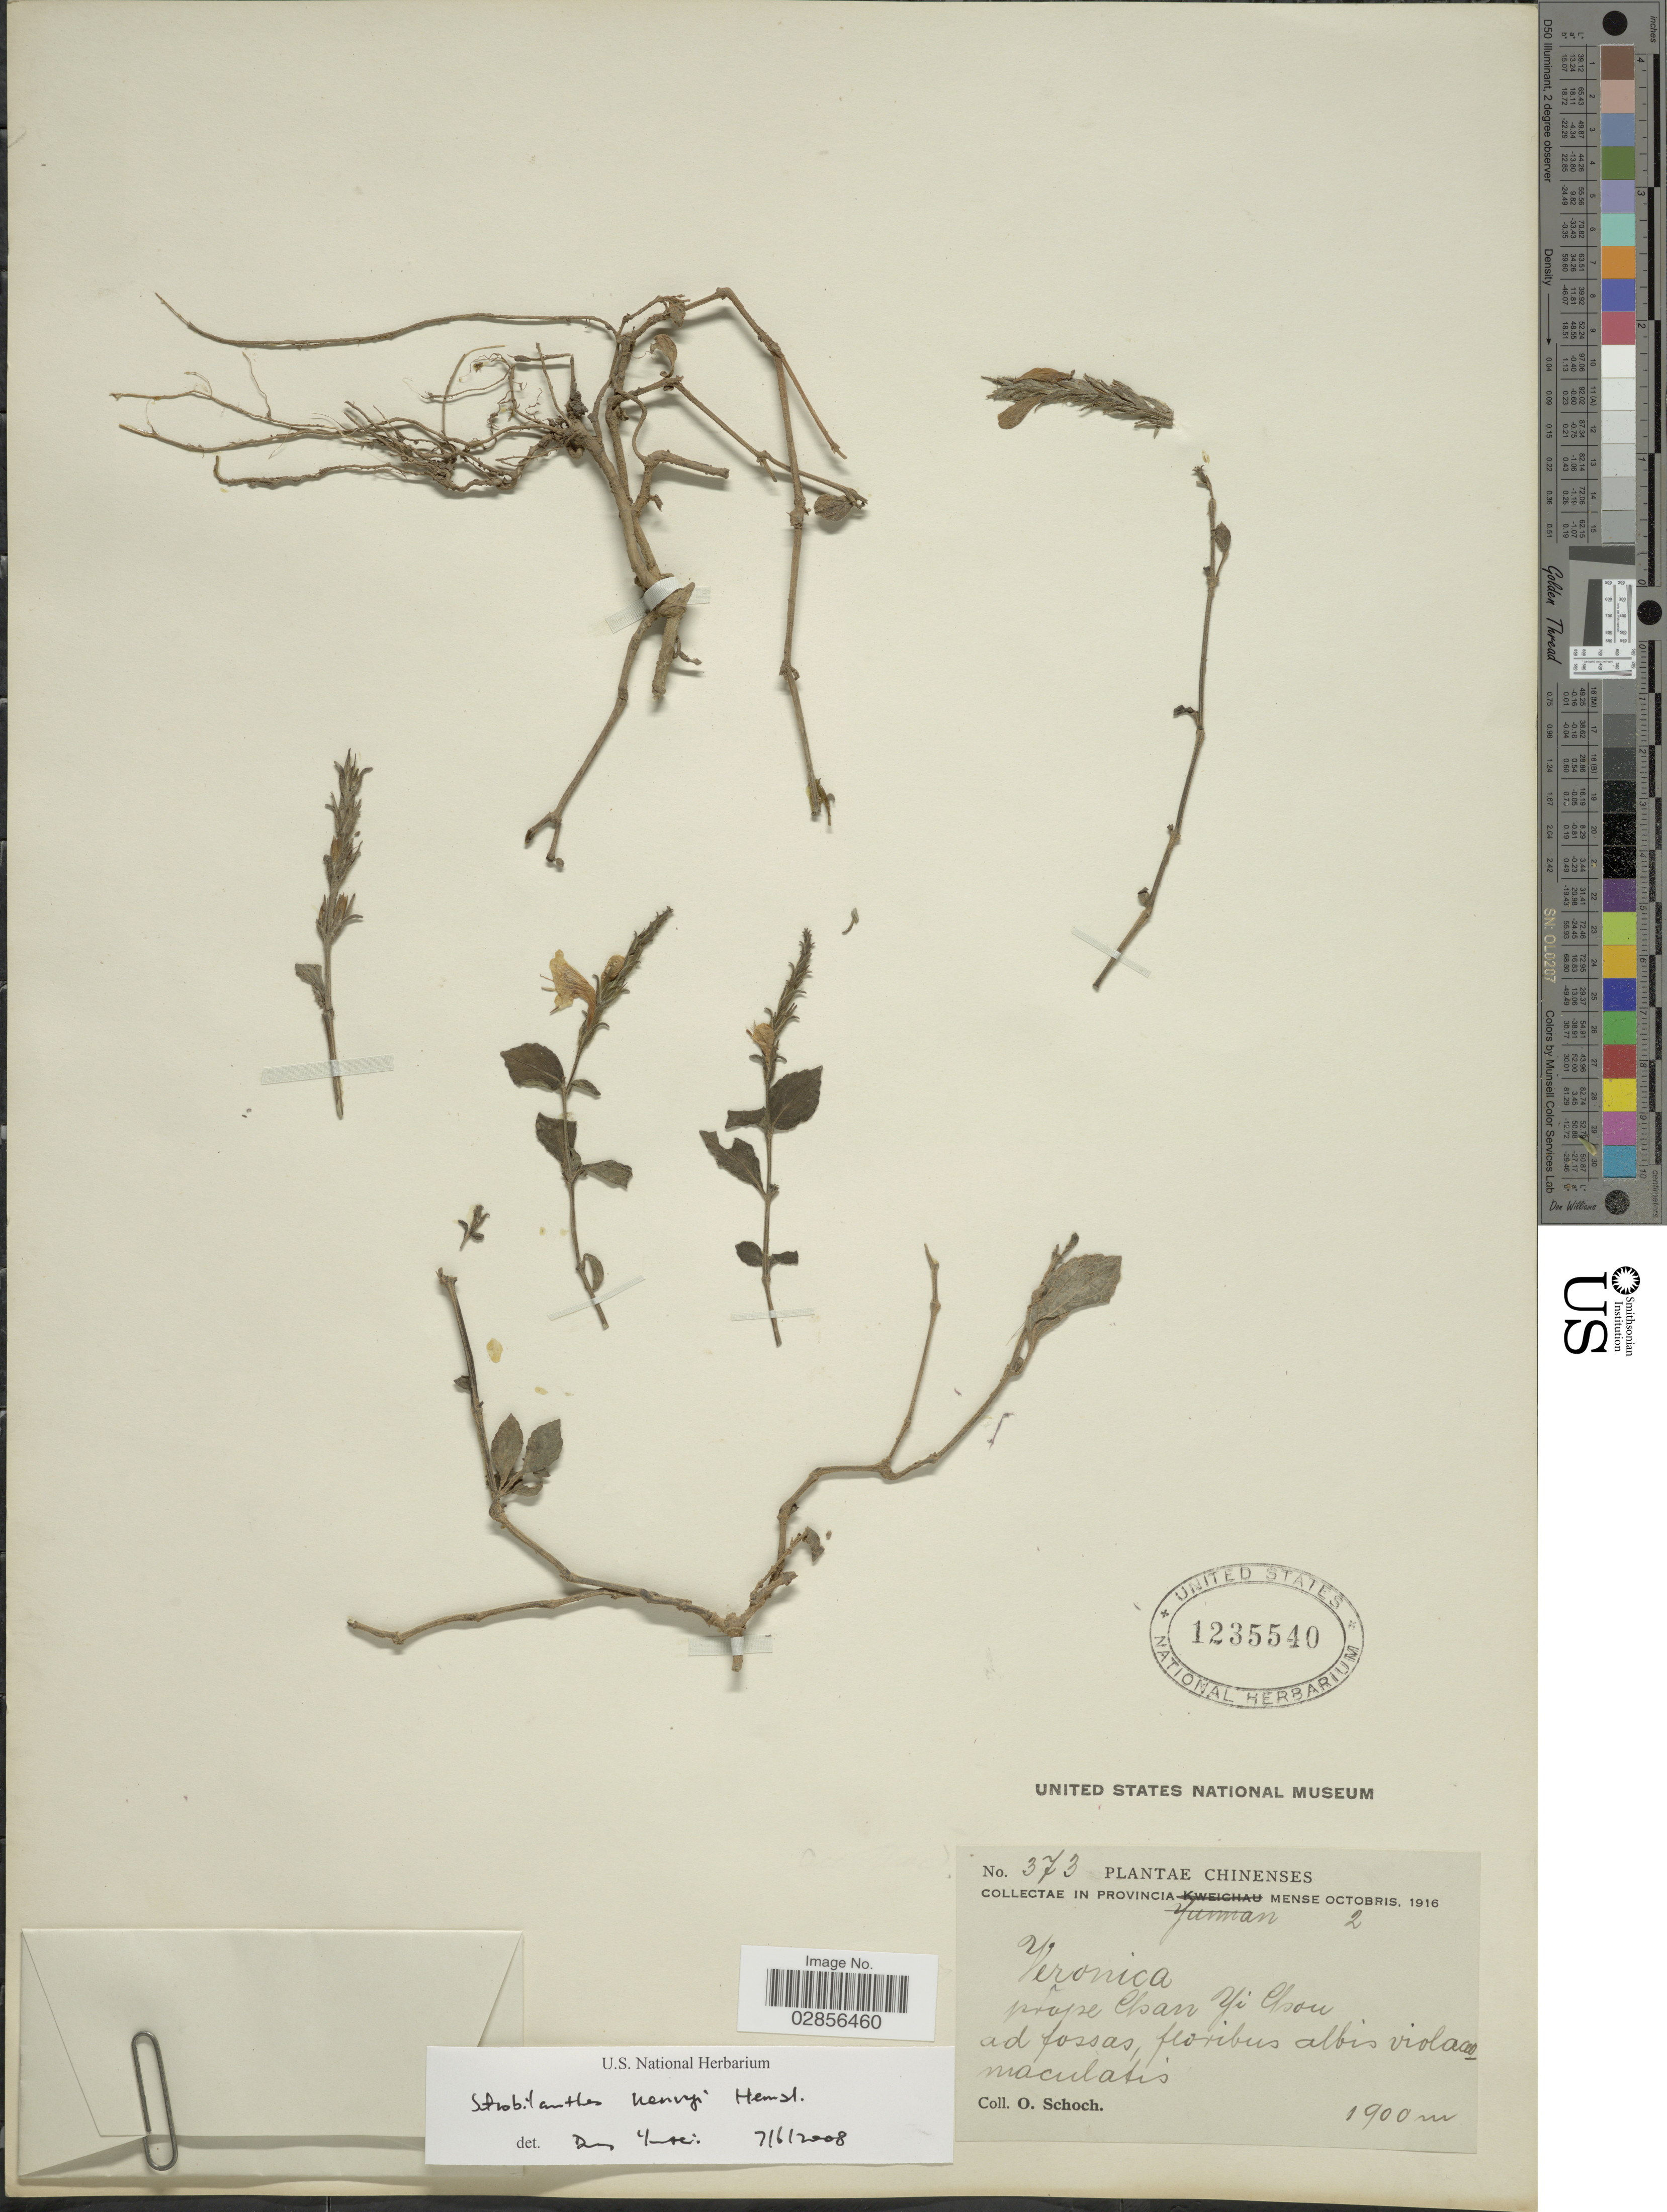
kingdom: Plantae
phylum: Tracheophyta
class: Magnoliopsida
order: Lamiales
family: Acanthaceae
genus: Strobilanthes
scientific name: Strobilanthes henryi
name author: Hemsl.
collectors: O. Schoch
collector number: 373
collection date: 1916-10-02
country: China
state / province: Yunnan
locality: Veronica. Prope Chan Yi Chou.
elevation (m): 1900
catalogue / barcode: US 1235540